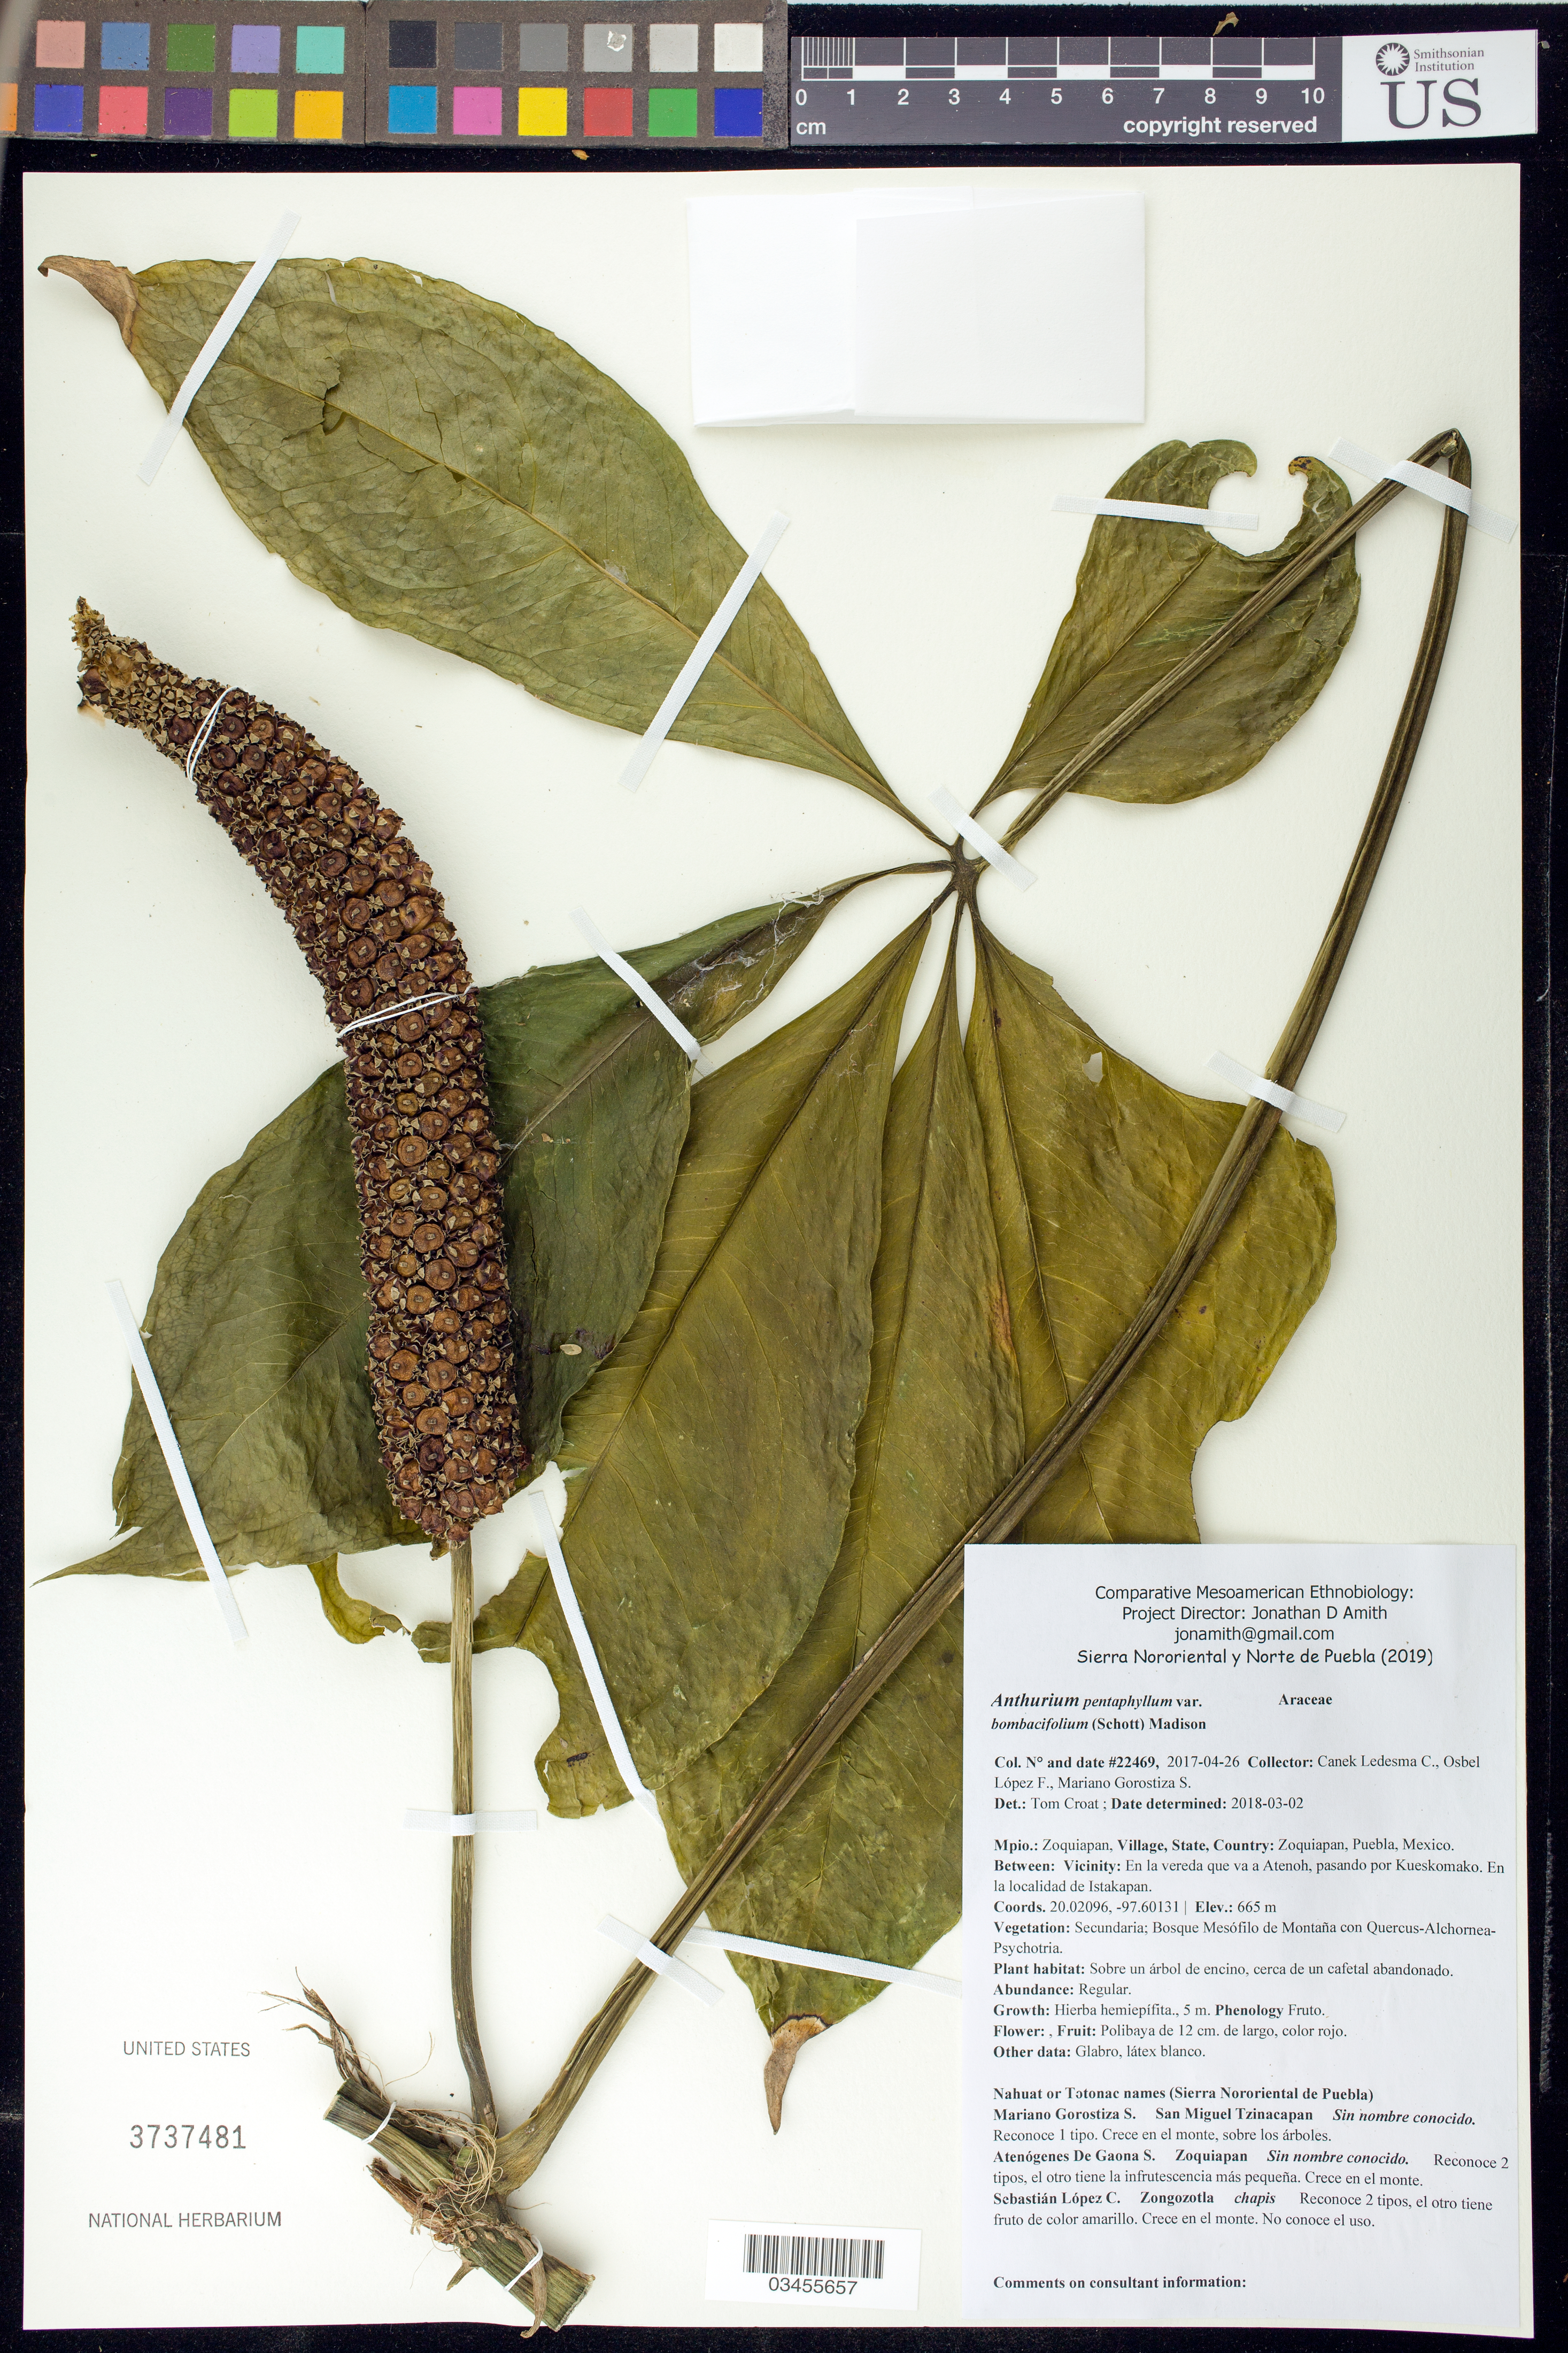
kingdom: Plantae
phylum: Tracheophyta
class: Liliopsida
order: Alismatales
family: Araceae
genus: Anthurium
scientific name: Anthurium pentaphyllum var. bombacifolium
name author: (Schott) Madison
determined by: Croat, Thomas B., Missouri Botanical Garden (MO)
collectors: Canek Ledesma C., O. López Francisco & M. Gorostiza S.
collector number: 22469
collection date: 2017-04-26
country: México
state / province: Puebla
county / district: Zoquiapan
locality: PUEBLO: Zoquiapan; LOCALIDAD EXACTA: En la vereda que va a Atenoh, pasando por Kueskomako. En la localidad de Istakapan.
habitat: Bosque mesófilo de montaña con Quercus-Alchornea-Psychotria | Sobre un árbol de encino, cerca de un cafetal abandonado.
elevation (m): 665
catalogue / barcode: US 3737481